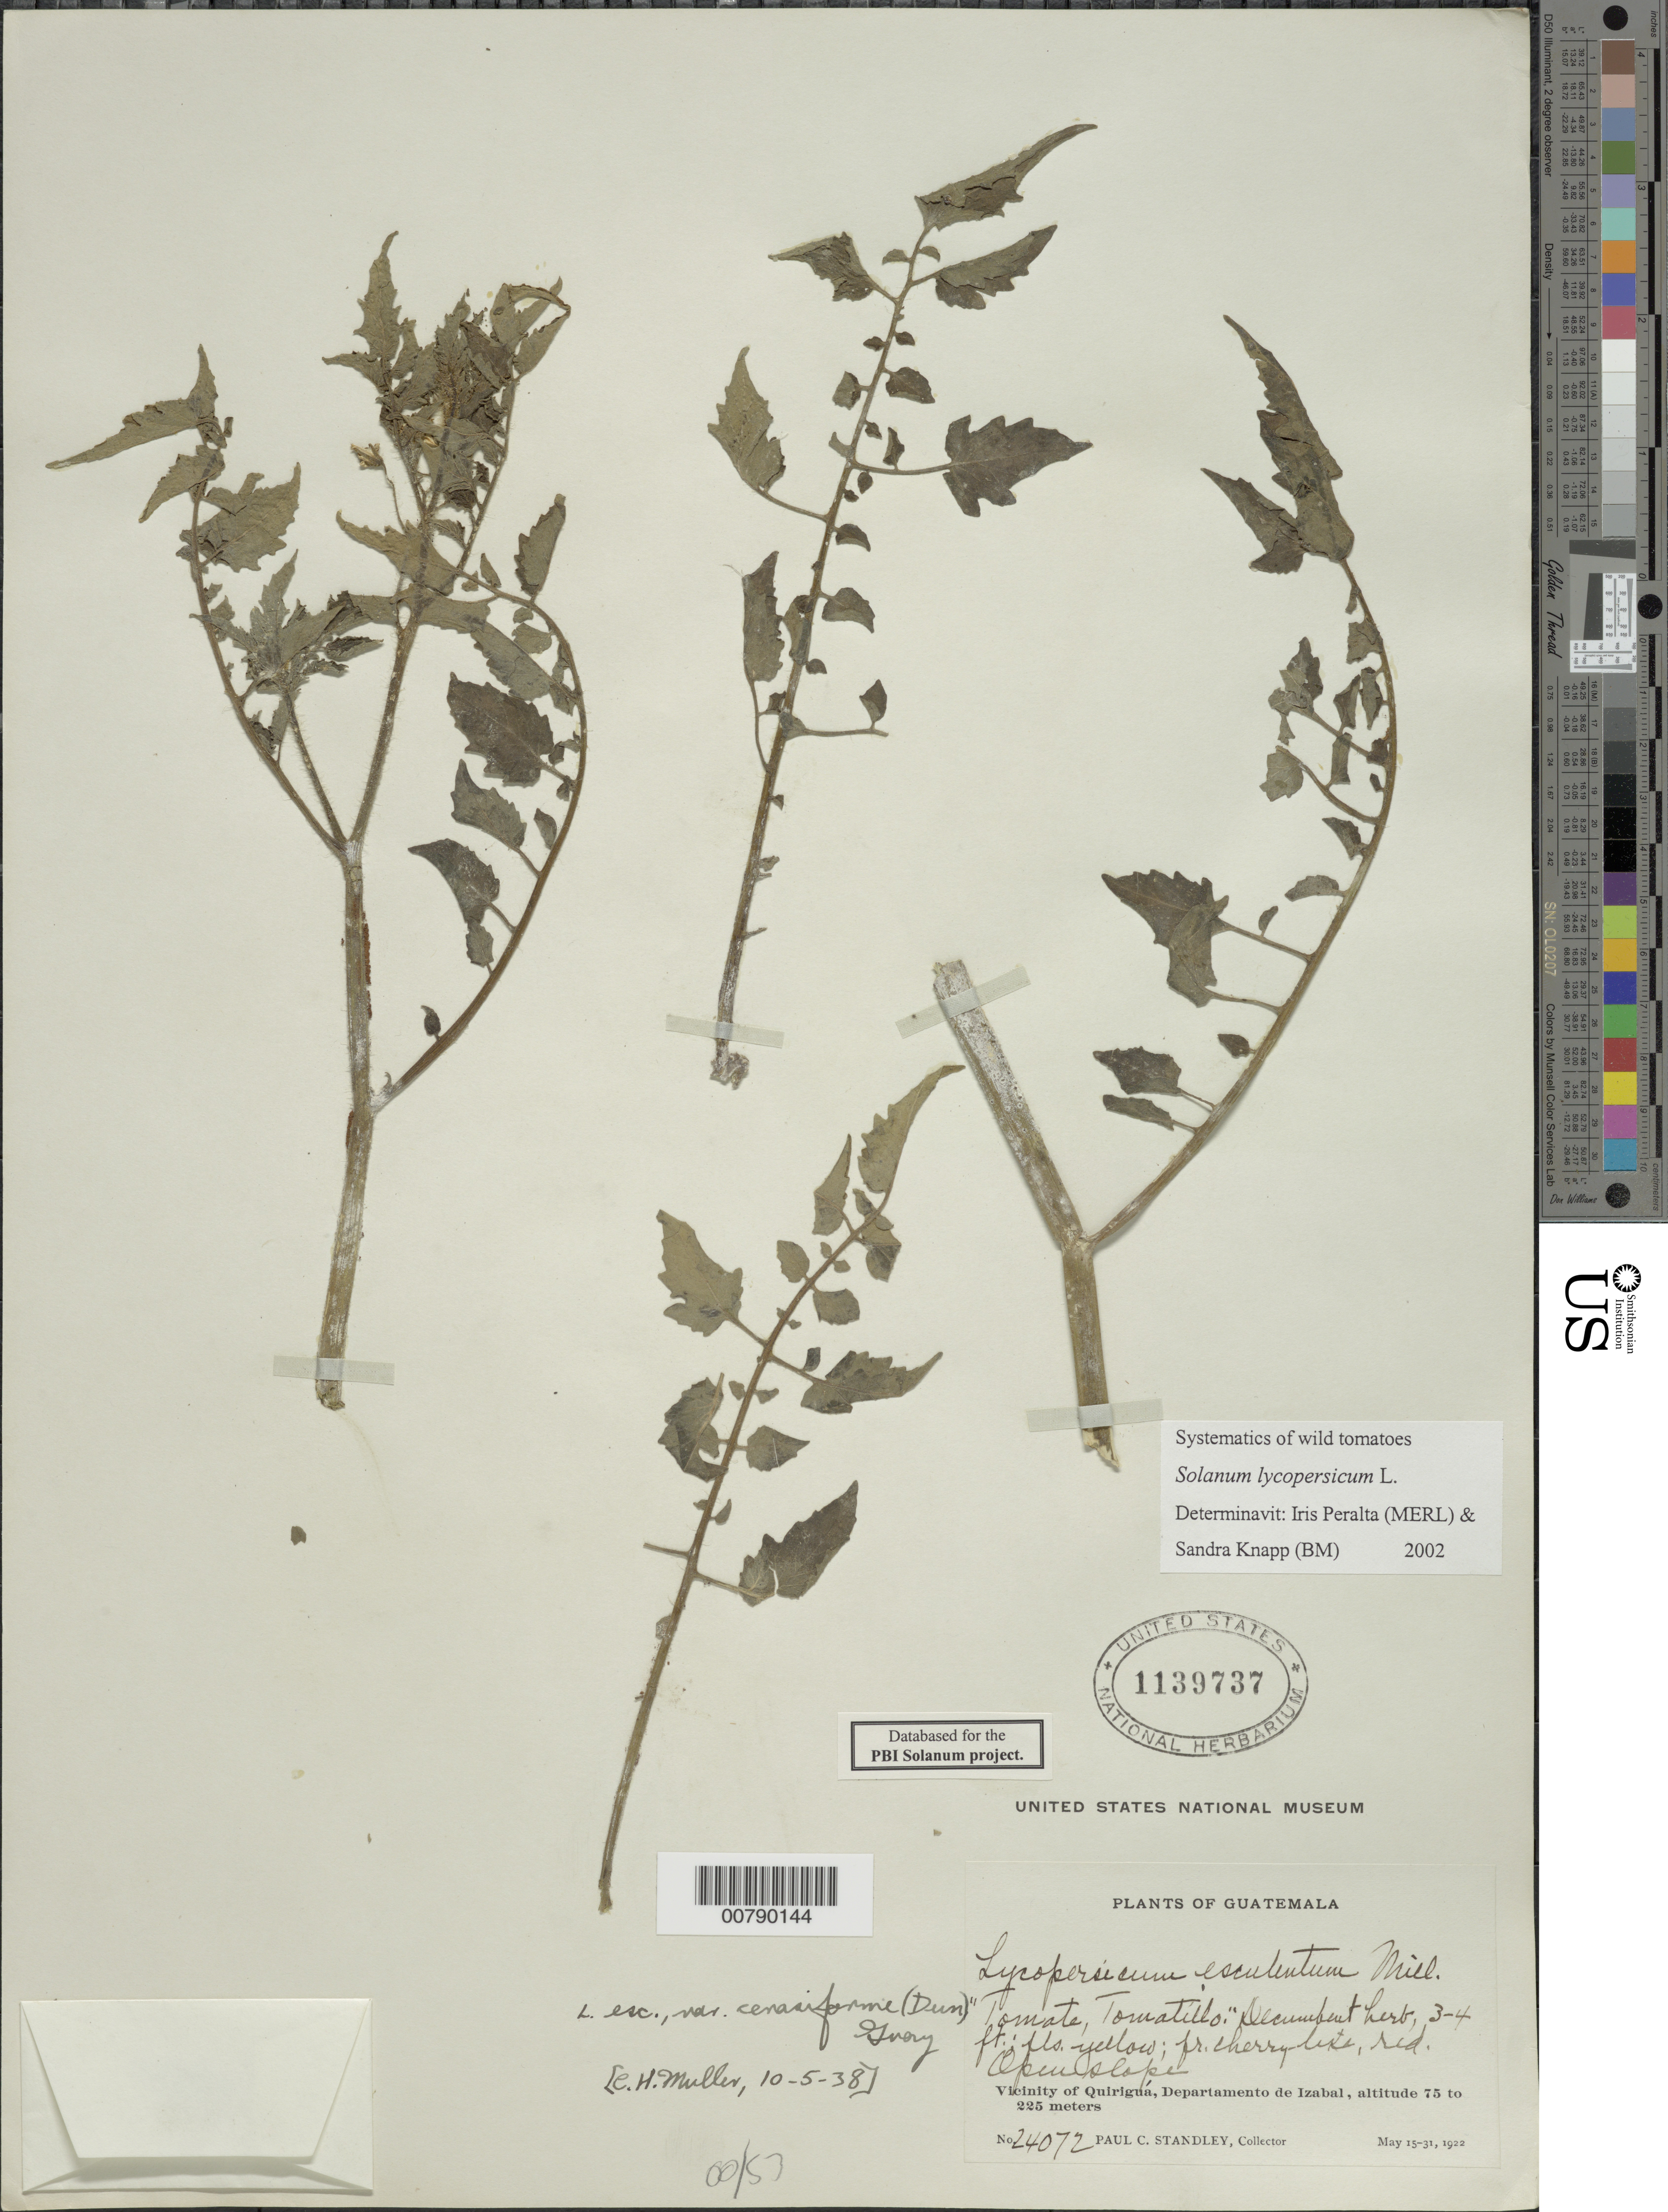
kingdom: Plantae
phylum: Tracheophyta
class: Magnoliopsida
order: Solanales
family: Solanaceae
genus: Solanum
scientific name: Solanum lycopersicum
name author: L.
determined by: Peralta, Iris E.; Knapp, S. D.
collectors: P. C. Standley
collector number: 24072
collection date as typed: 15 May 1922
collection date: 1922-05-15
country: Guatemala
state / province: Izabal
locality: vicinity of Quiraguá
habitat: v: open slope;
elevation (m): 75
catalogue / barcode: US 1139737